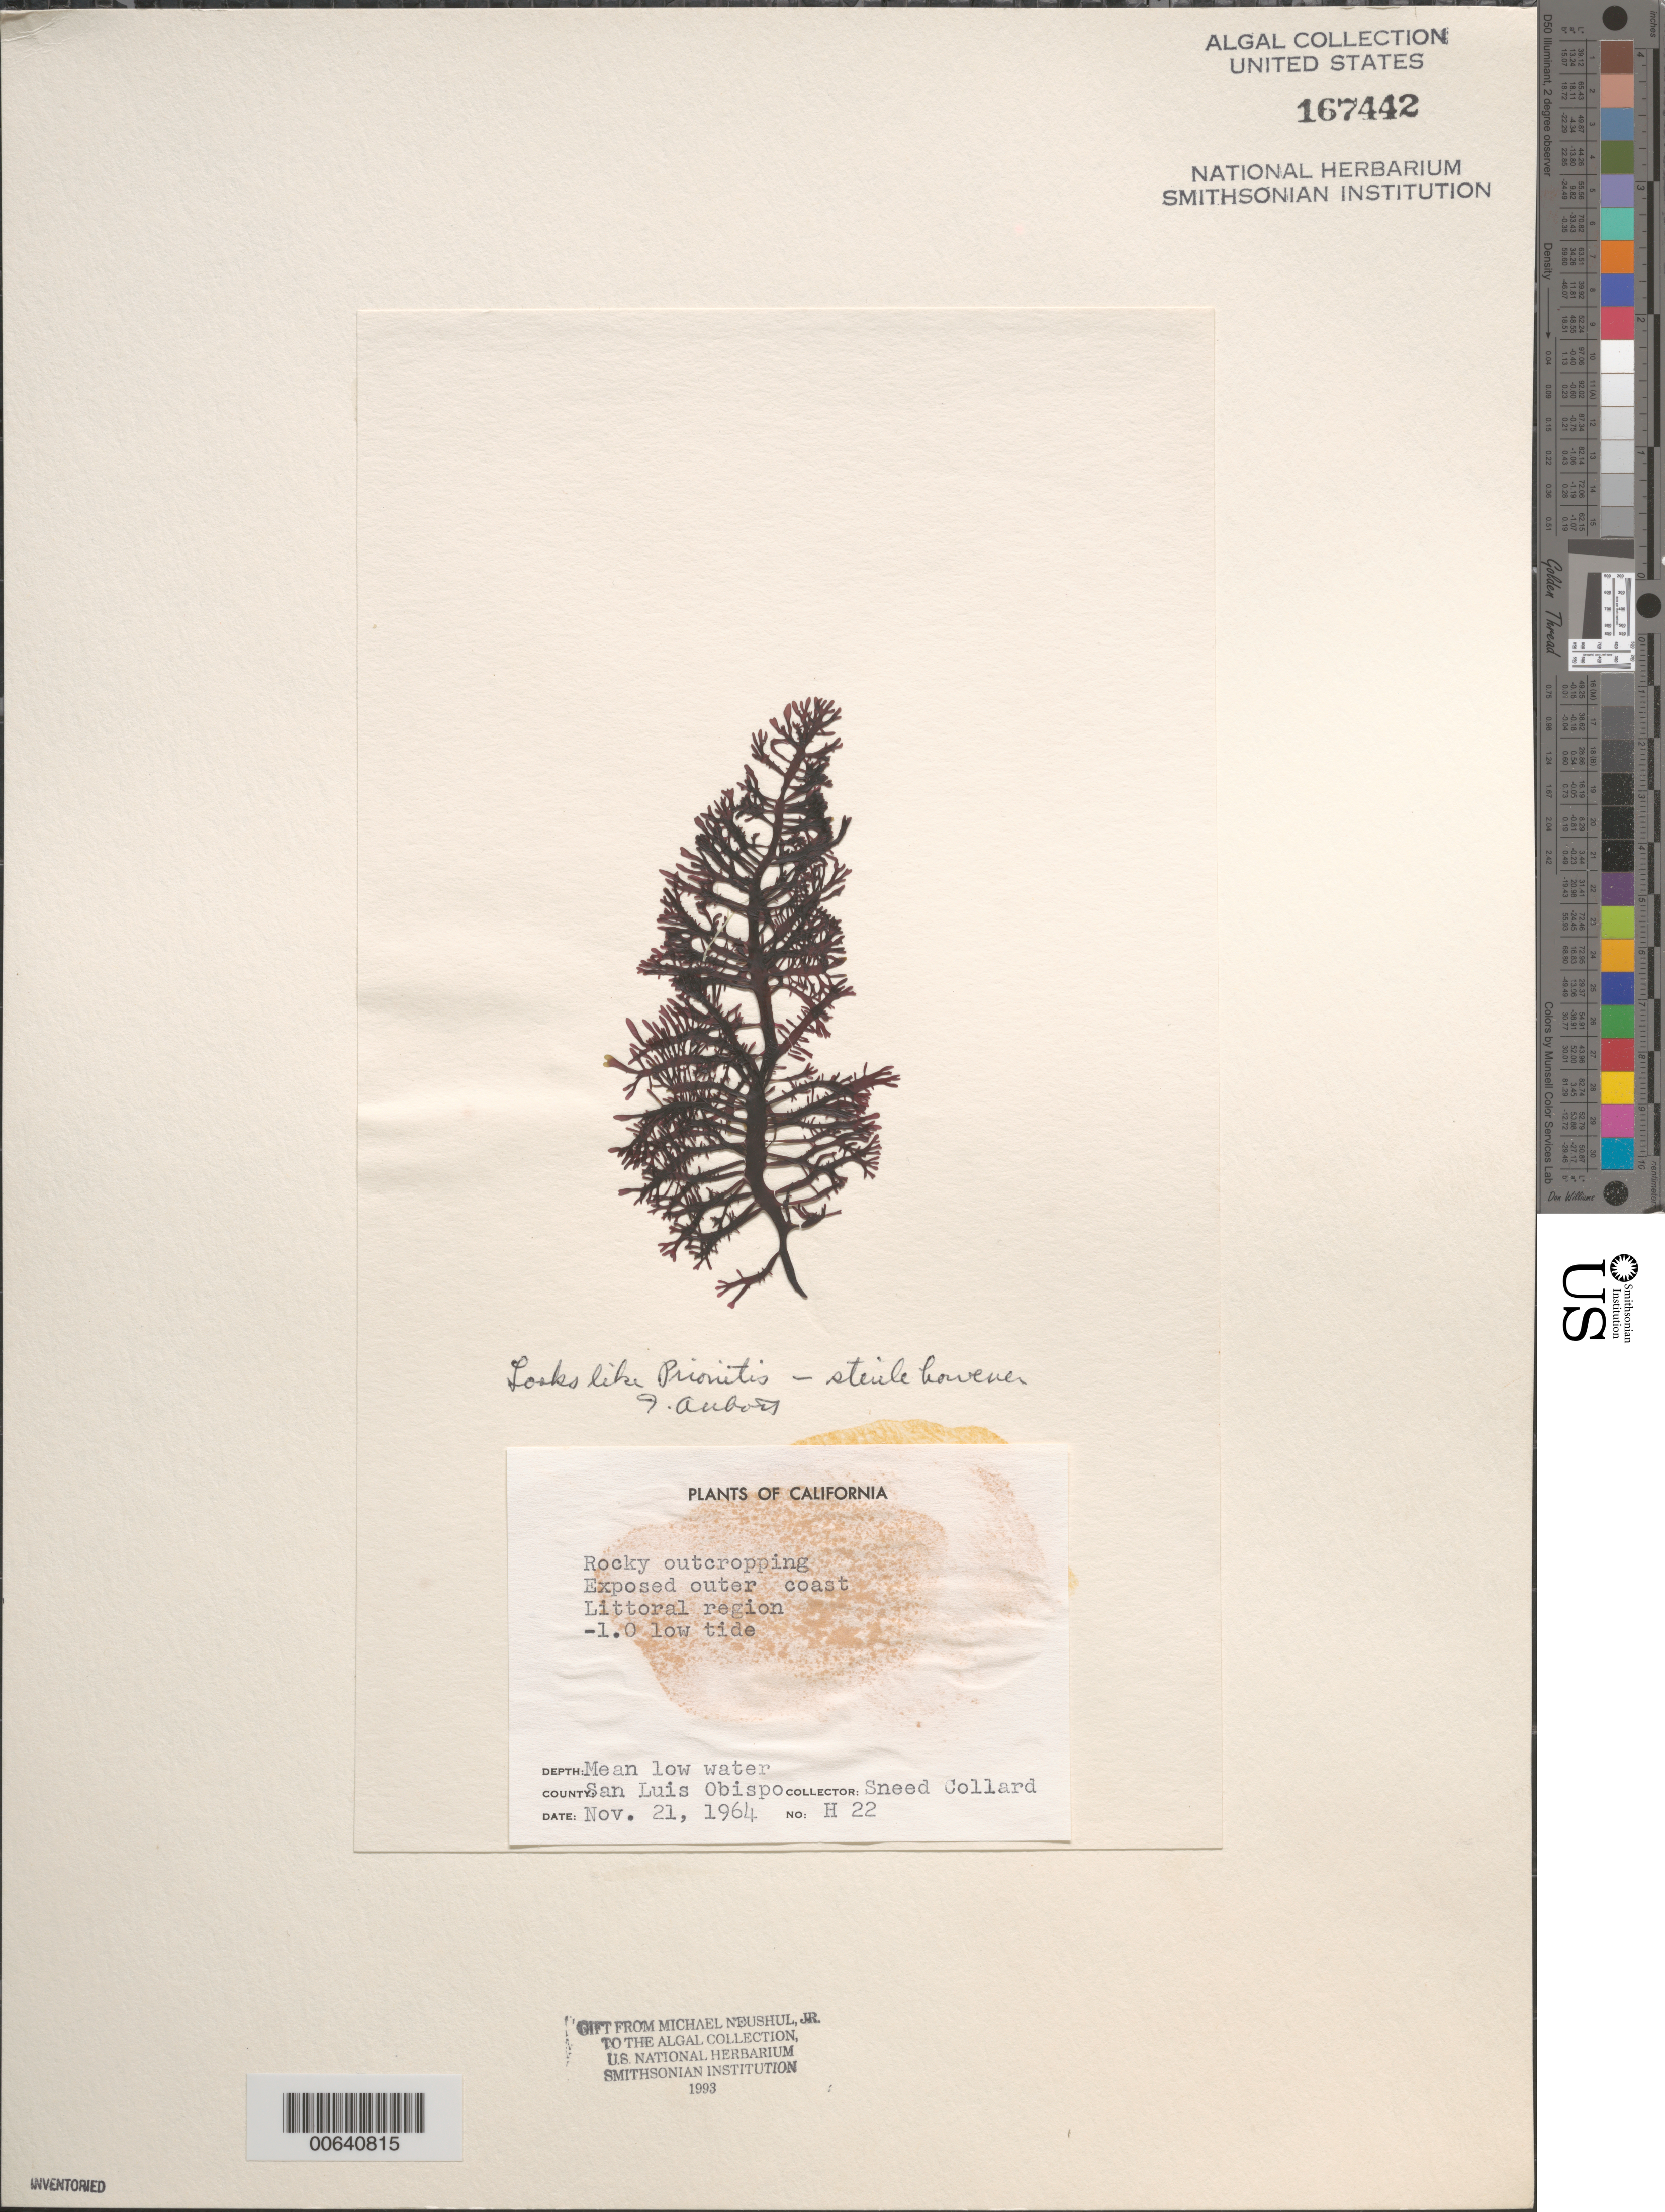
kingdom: Plantae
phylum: Rhodophyta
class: Florideophyceae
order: Cryptonemiales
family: Cryptonemiaceae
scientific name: Prionitis sp.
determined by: Abbott, Isabella A.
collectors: S. Collard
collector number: H22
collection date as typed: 21 Nov 1964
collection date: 1964-11-21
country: United States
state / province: California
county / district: San Luis Obispo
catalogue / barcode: US 167442